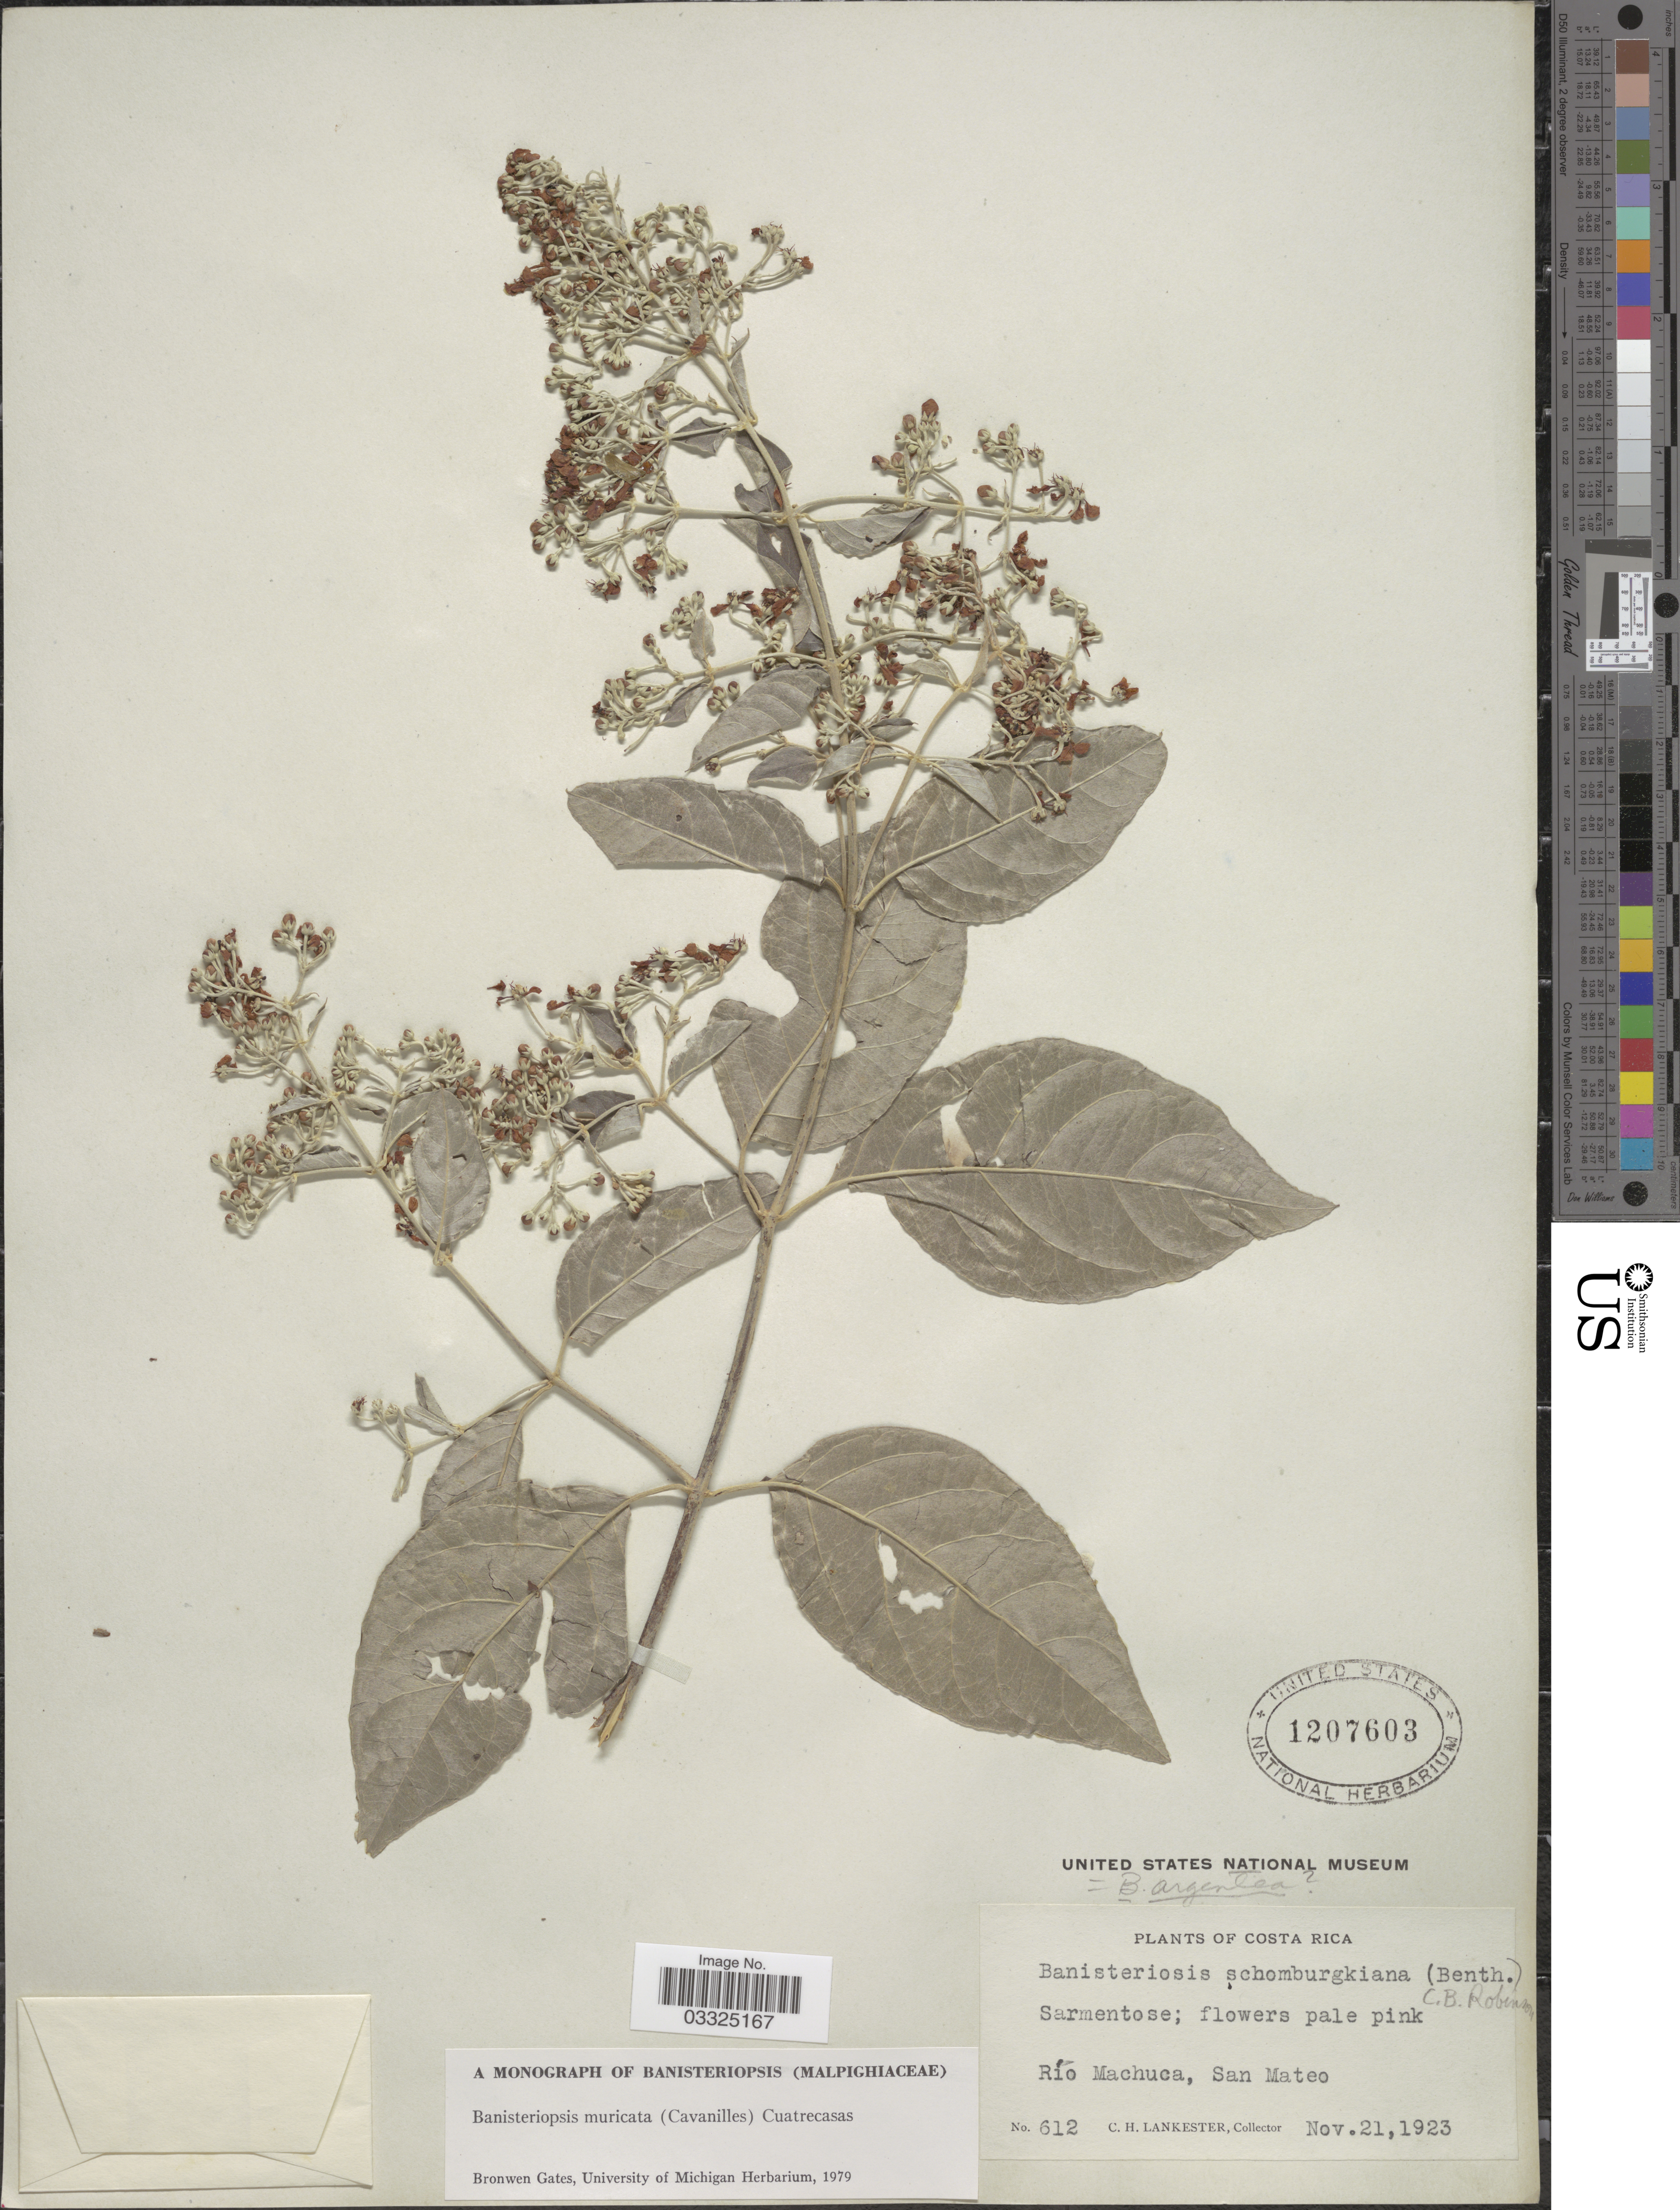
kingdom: Plantae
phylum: Tracheophyta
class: Magnoliopsida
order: Malpighiales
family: Malpighiaceae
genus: Banisteriopsis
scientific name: Banisteriopsis muricata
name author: (Cav.) Cuatrec.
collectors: C. H. Lankester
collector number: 612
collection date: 1923-11-21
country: Costa Rica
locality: Río Machuca, San Mateo.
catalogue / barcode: US 1207603